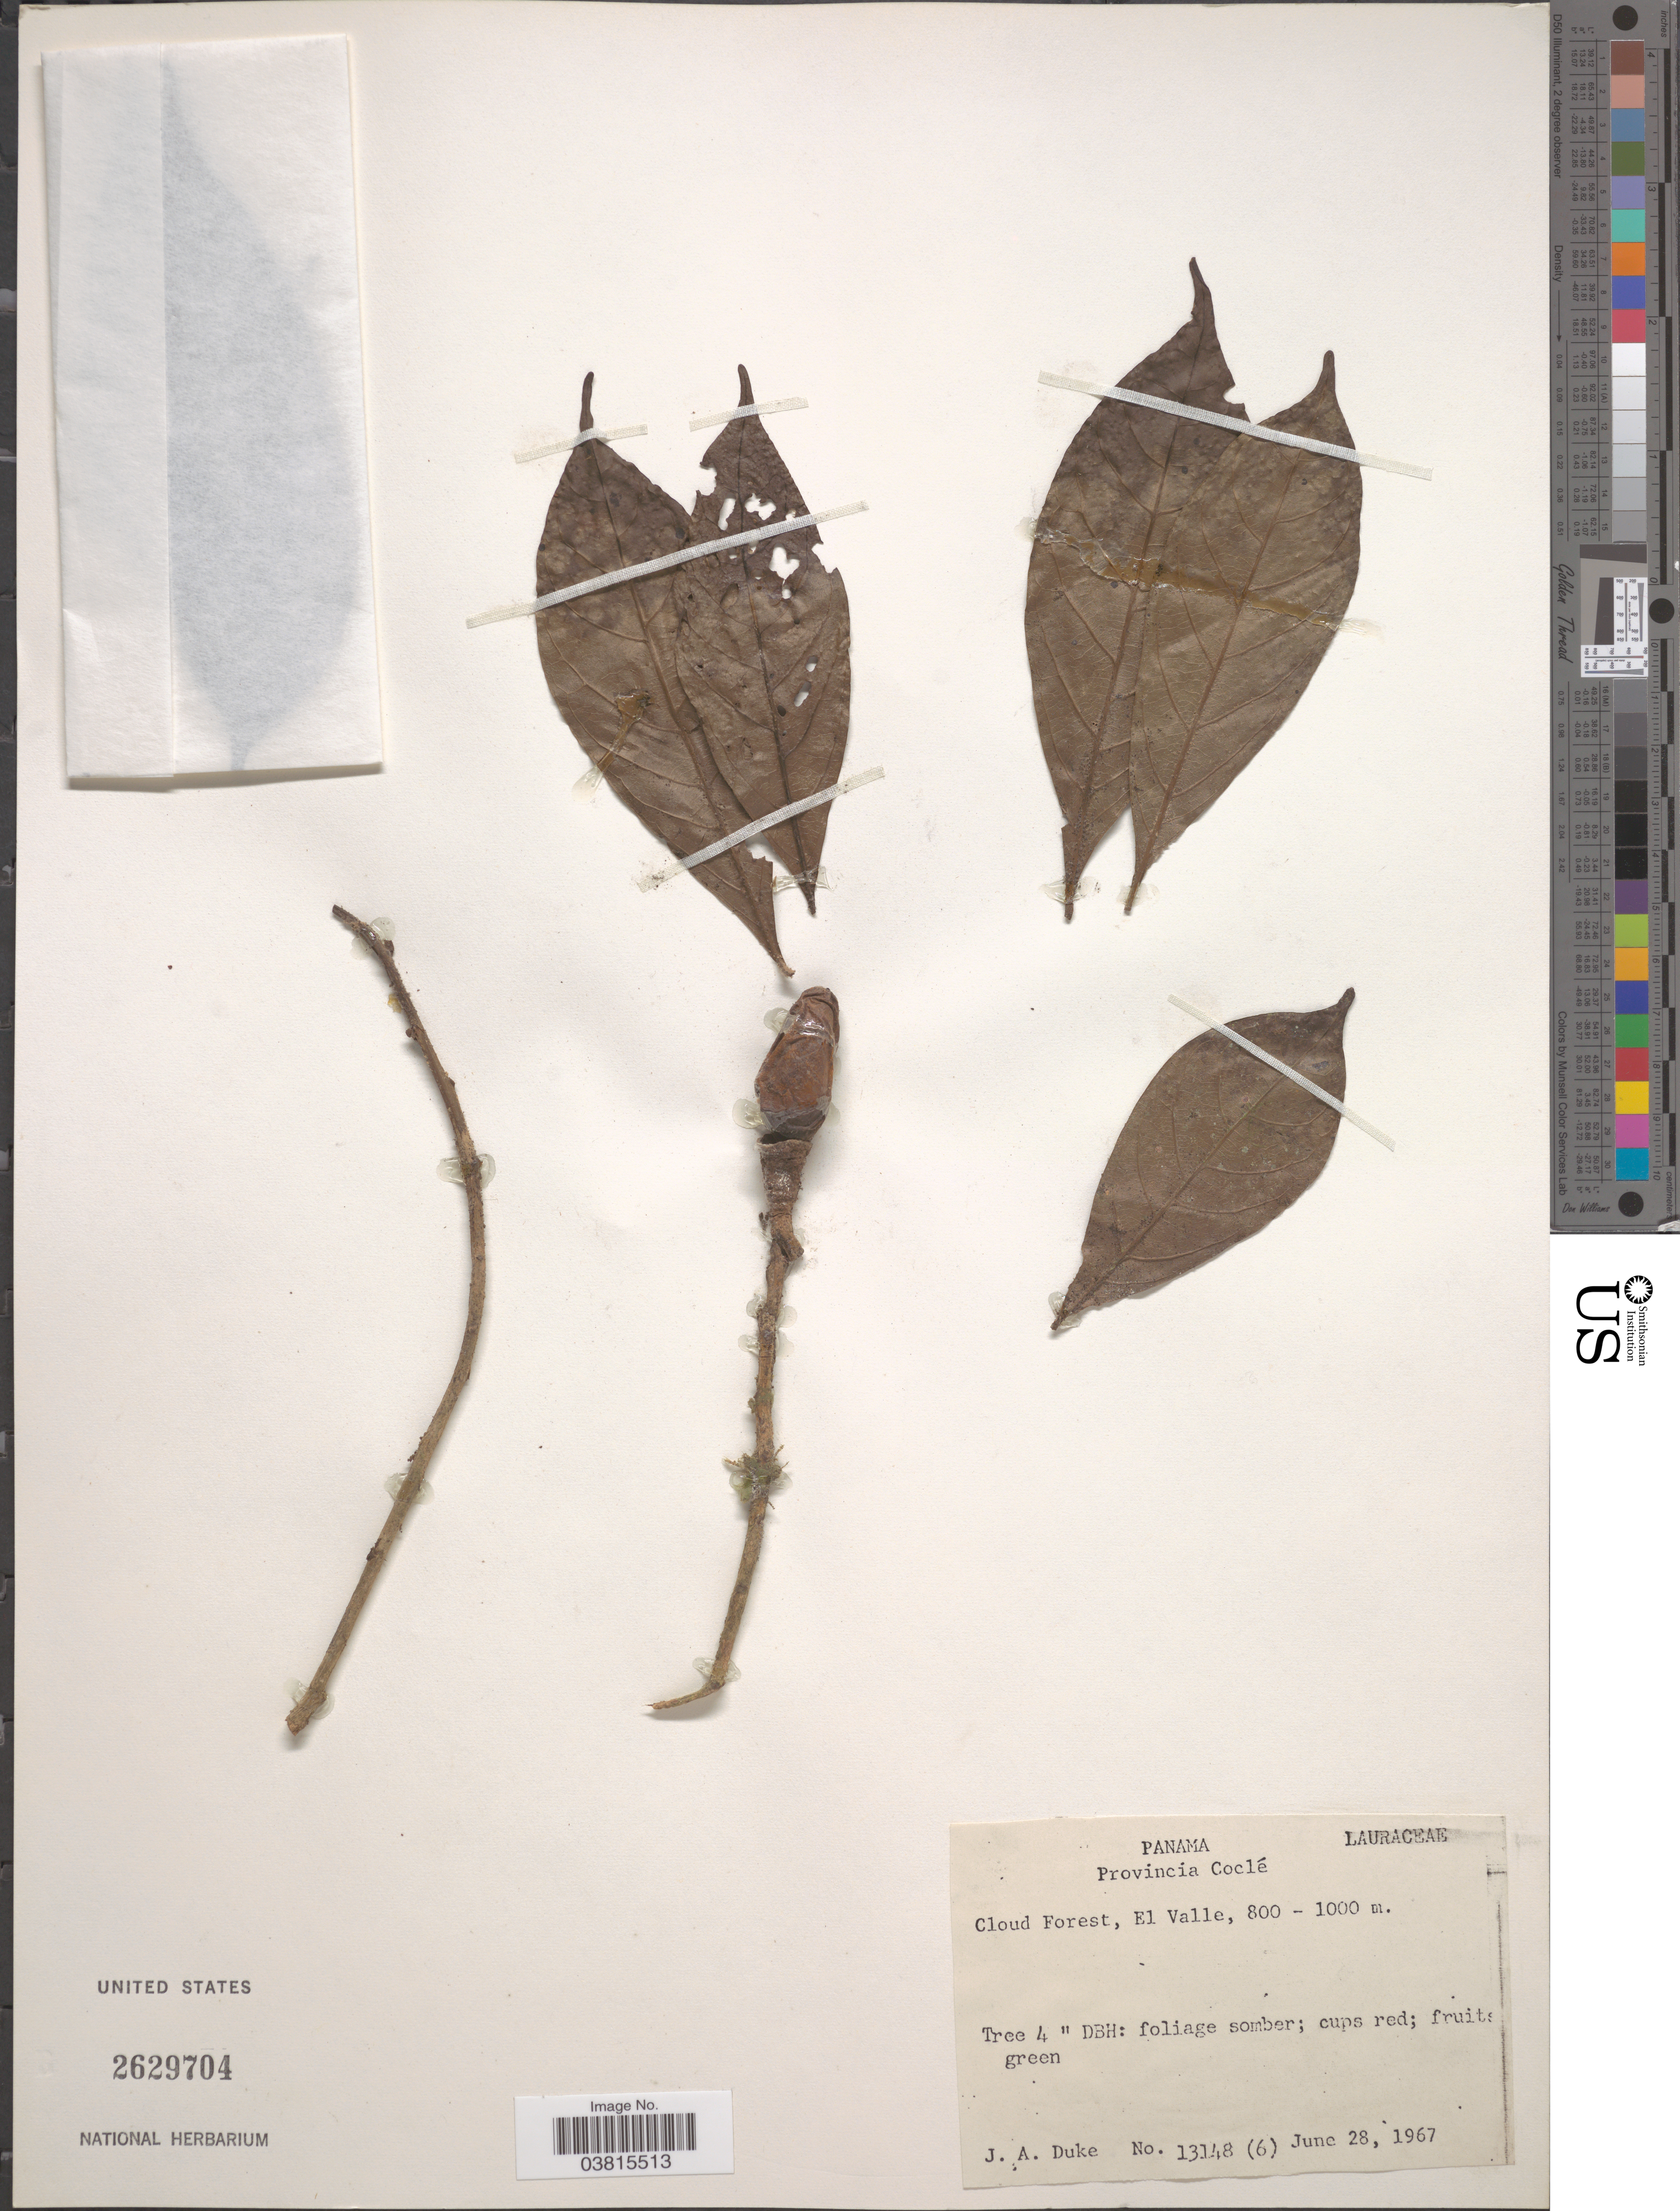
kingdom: Plantae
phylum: Tracheophyta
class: Magnoliopsida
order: Laurales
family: Lauraceae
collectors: J. A. Duke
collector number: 13148 (6)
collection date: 1967-06-28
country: Panama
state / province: Cocle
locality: Provincia Coclé. Cloud Forest, El Valle.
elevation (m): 800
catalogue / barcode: US 2629704